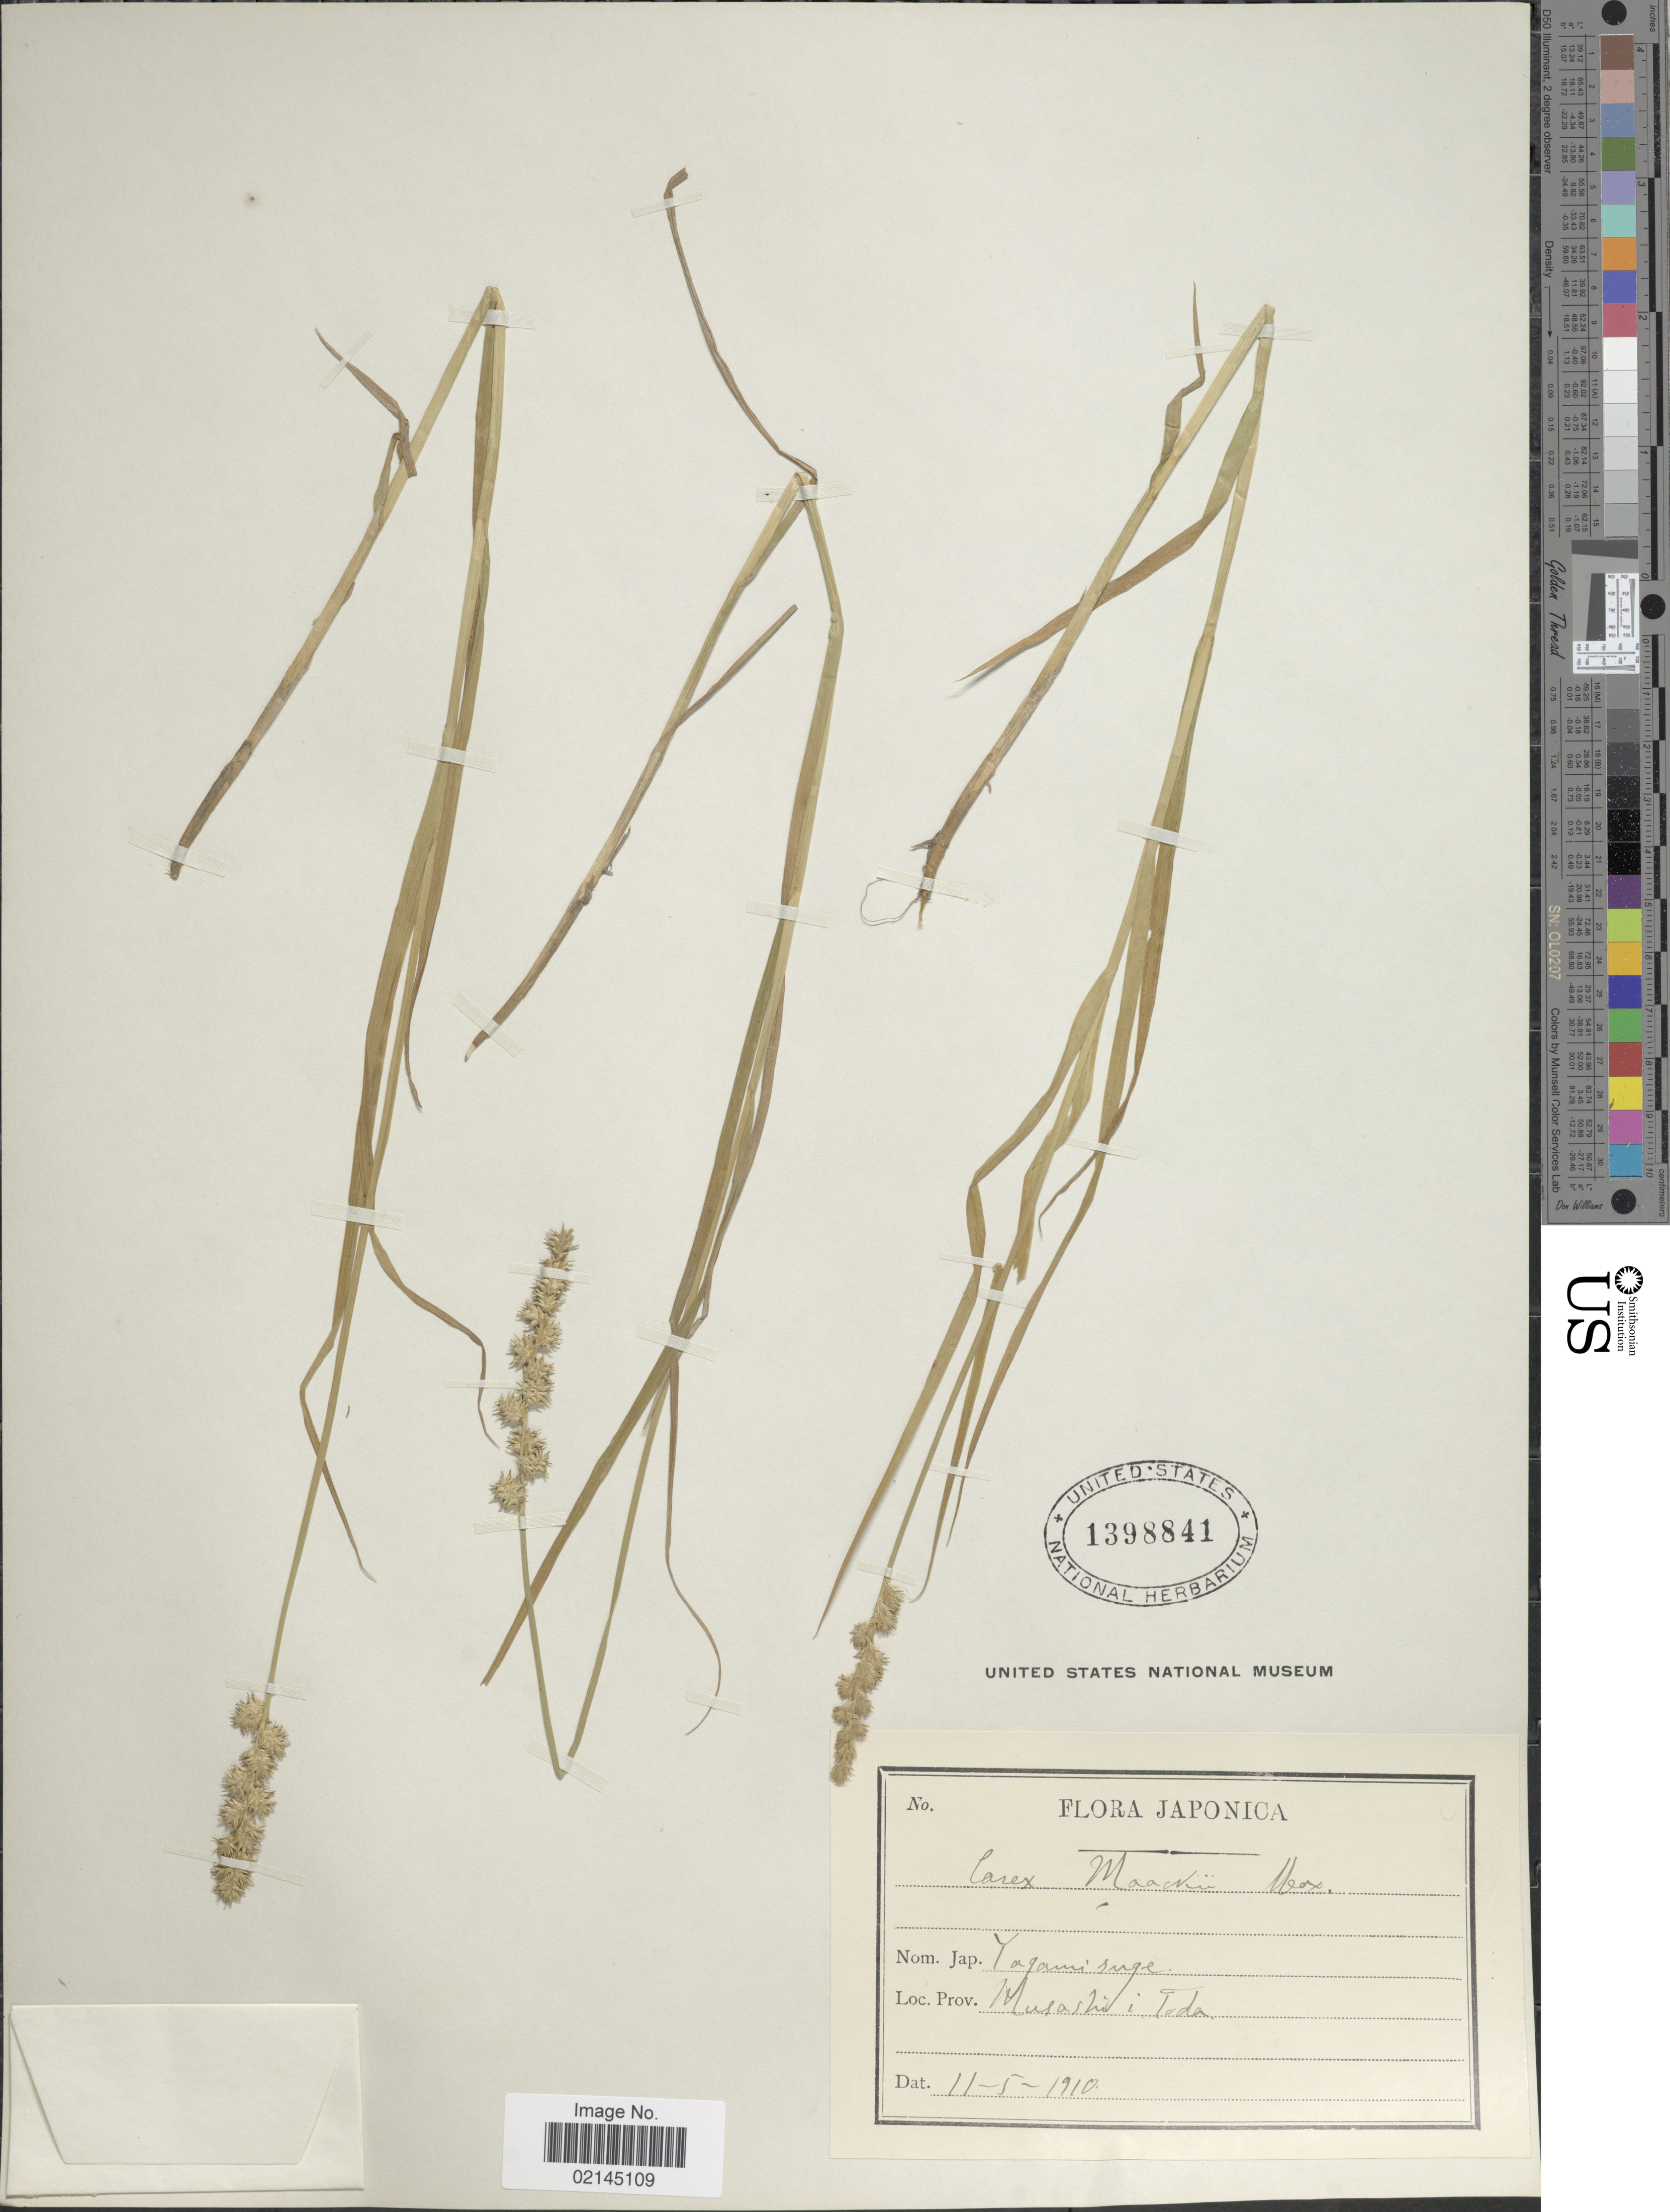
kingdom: Plantae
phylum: Tracheophyta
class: Liliopsida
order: Poales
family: Cyperaceae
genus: Carex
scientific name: Carex maackii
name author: Maxim.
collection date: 1910-05-11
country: Japan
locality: Musashi i Toda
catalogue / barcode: US 1398841